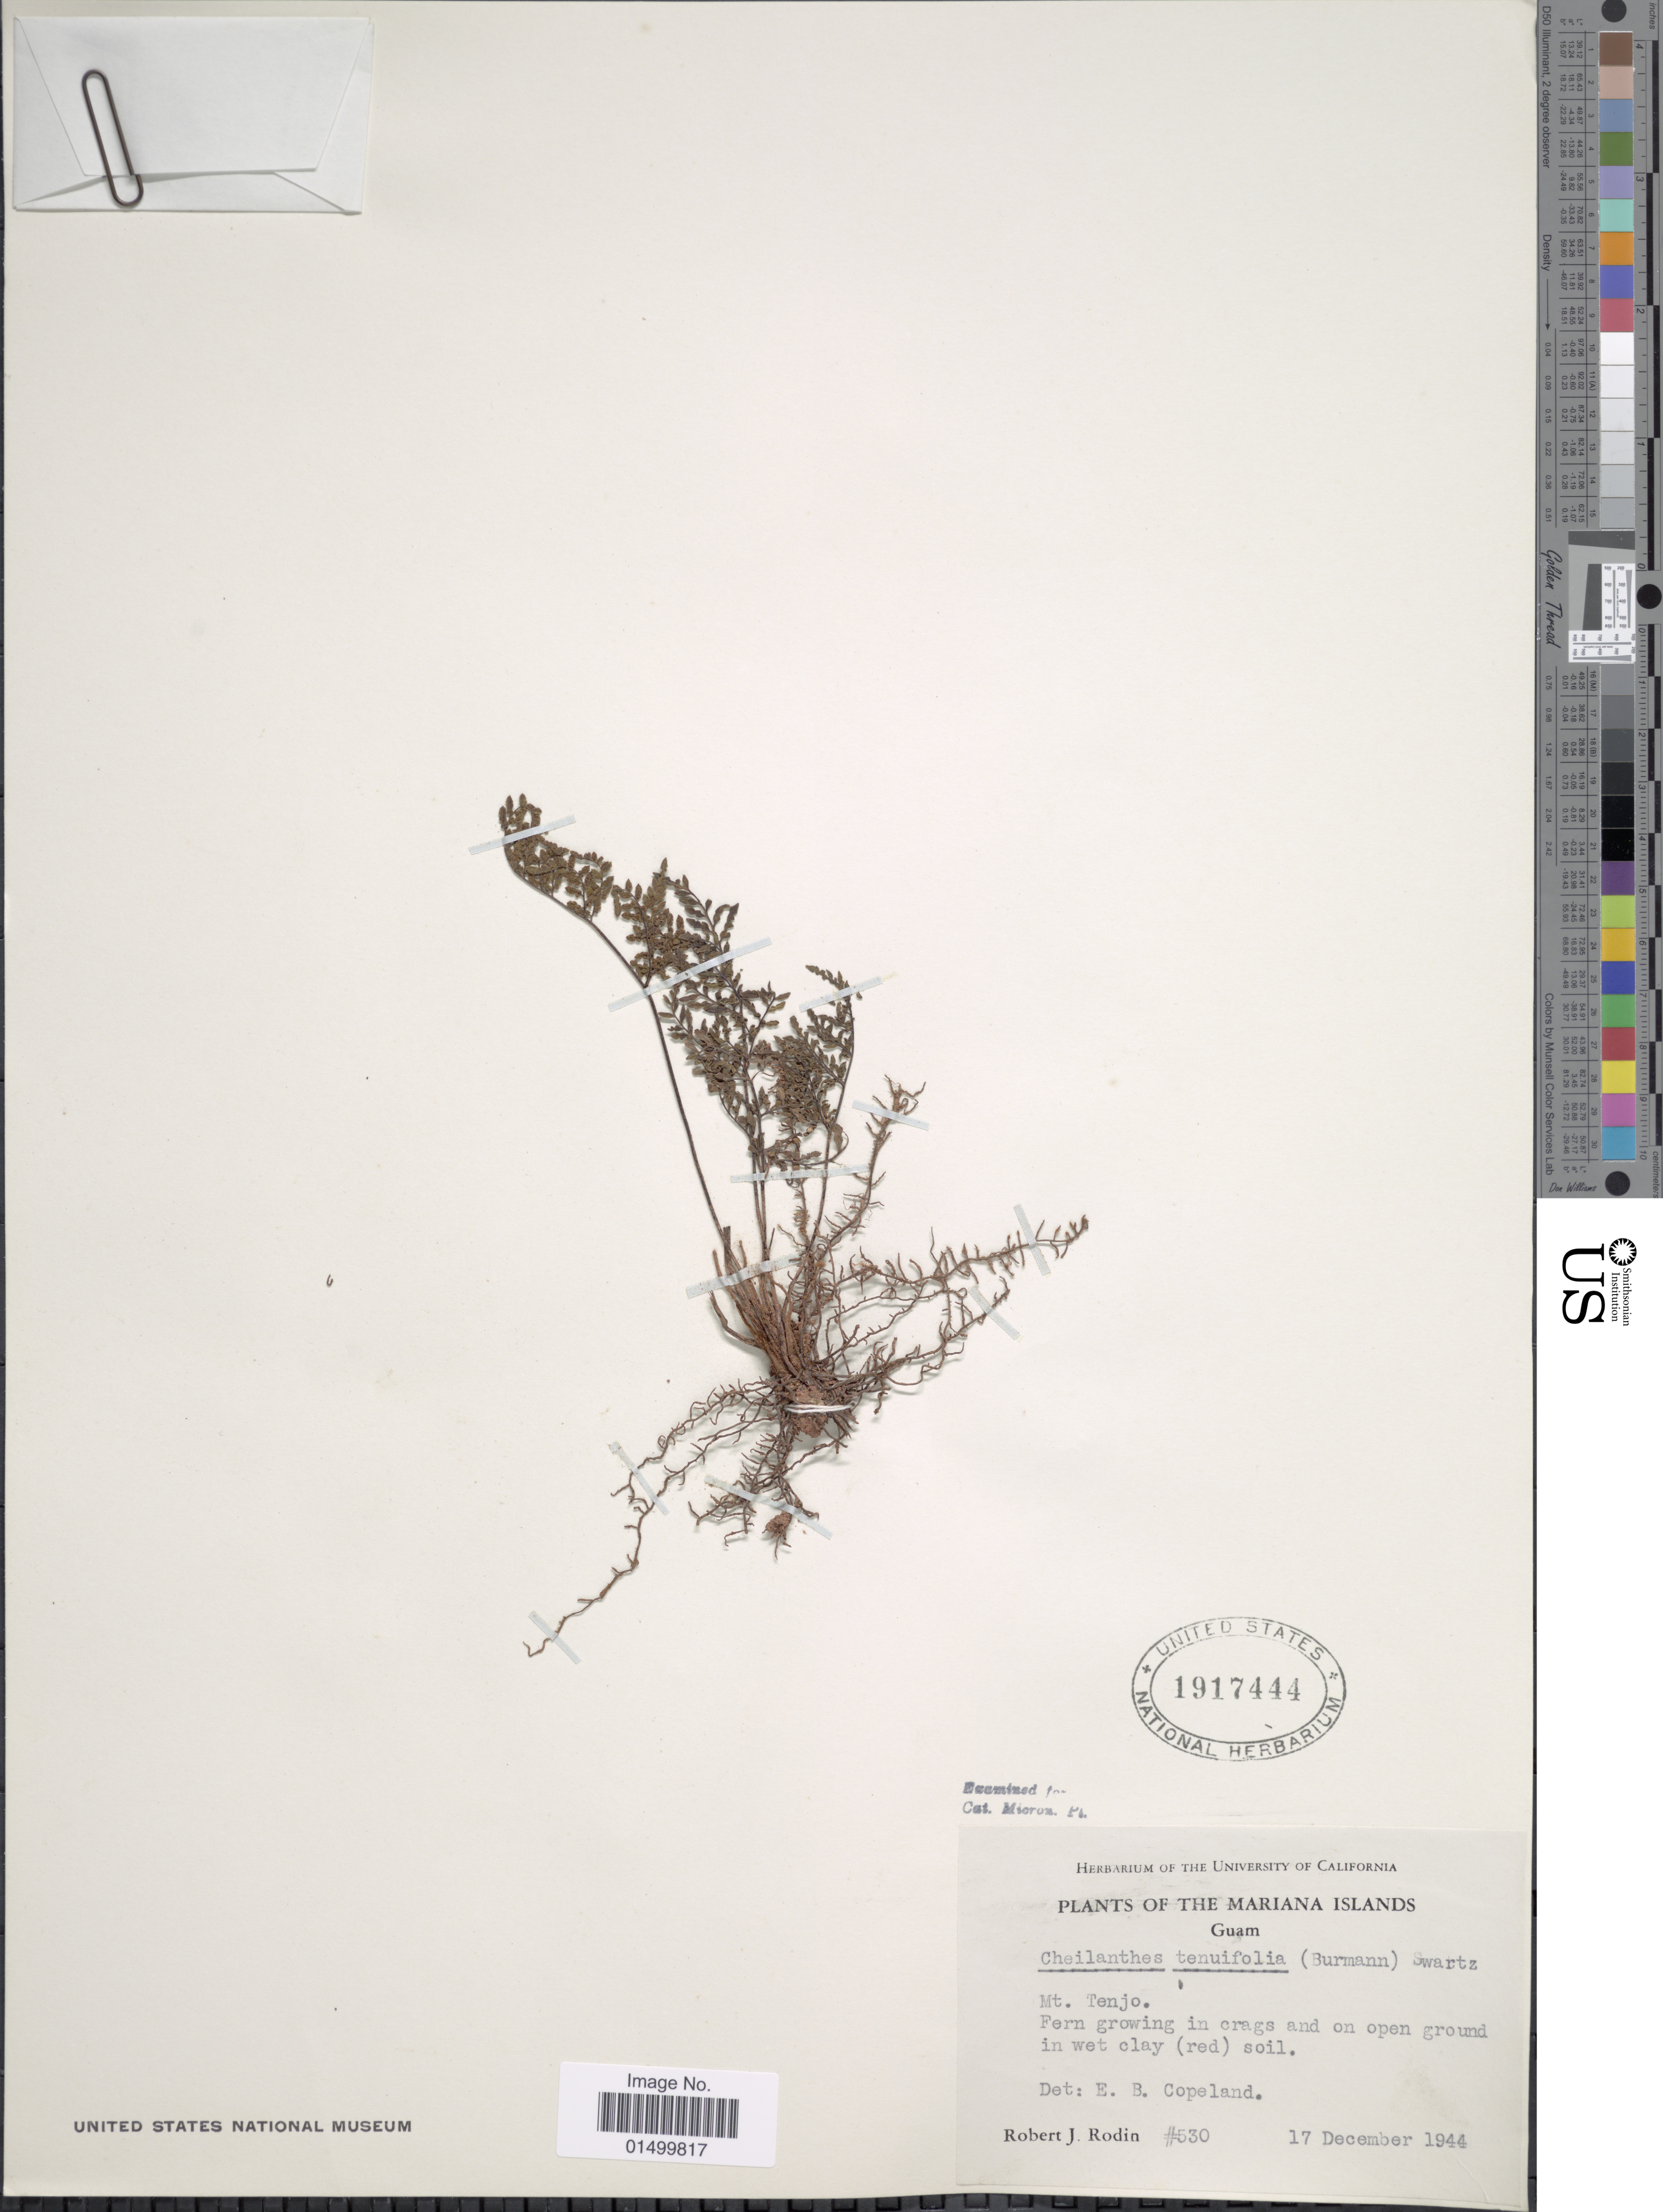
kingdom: Plantae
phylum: Tracheophyta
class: Polypodiopsida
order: Polypodiales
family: Pteridaceae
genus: Cheilanthes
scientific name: Cheilanthes tenuifolia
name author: (Burm. f.) Sw.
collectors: R. J. Rodin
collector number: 530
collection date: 1944-12-17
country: Guam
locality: Mt. Tenjo, The Mariana Islands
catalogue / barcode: US 1917444